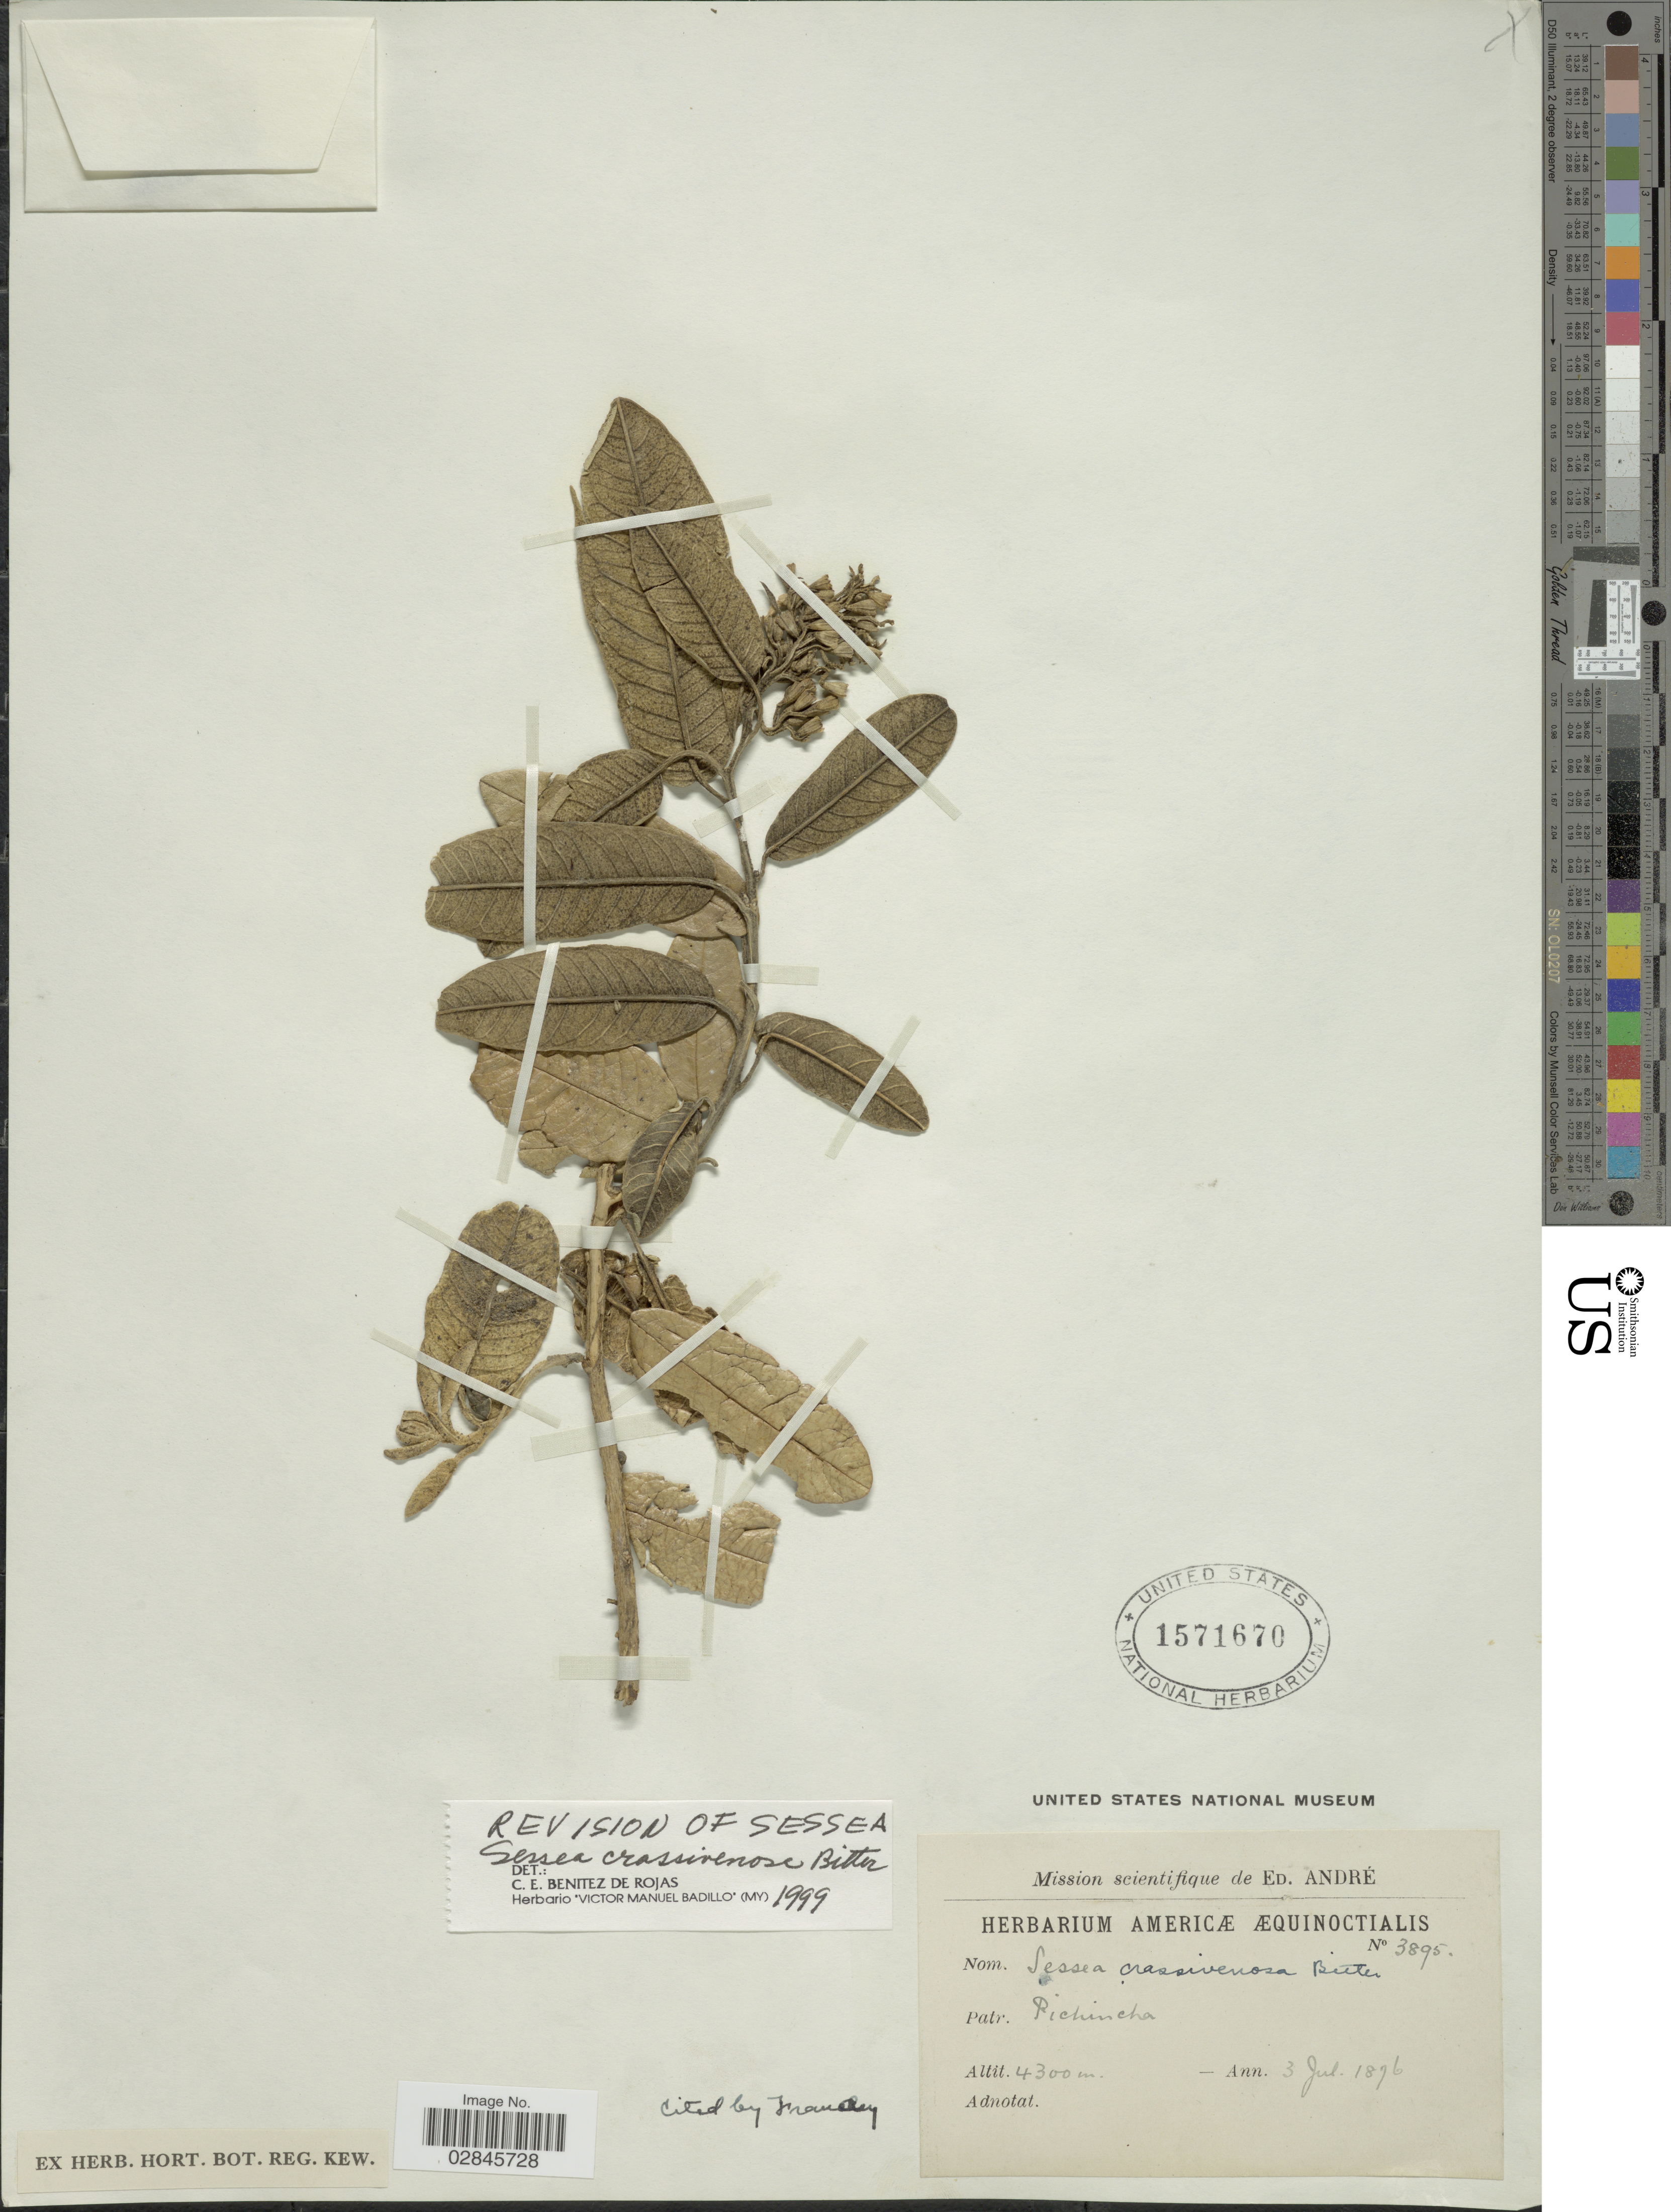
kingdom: Plantae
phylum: Tracheophyta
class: Magnoliopsida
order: Solanales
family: Solanaceae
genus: Sessea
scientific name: Sessea crassivenosa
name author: Bitter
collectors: É. F. André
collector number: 3895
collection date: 1896-07-03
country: Ecuador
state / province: Pichincha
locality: Patr. Pichincha.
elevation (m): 4300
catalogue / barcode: US 1571670